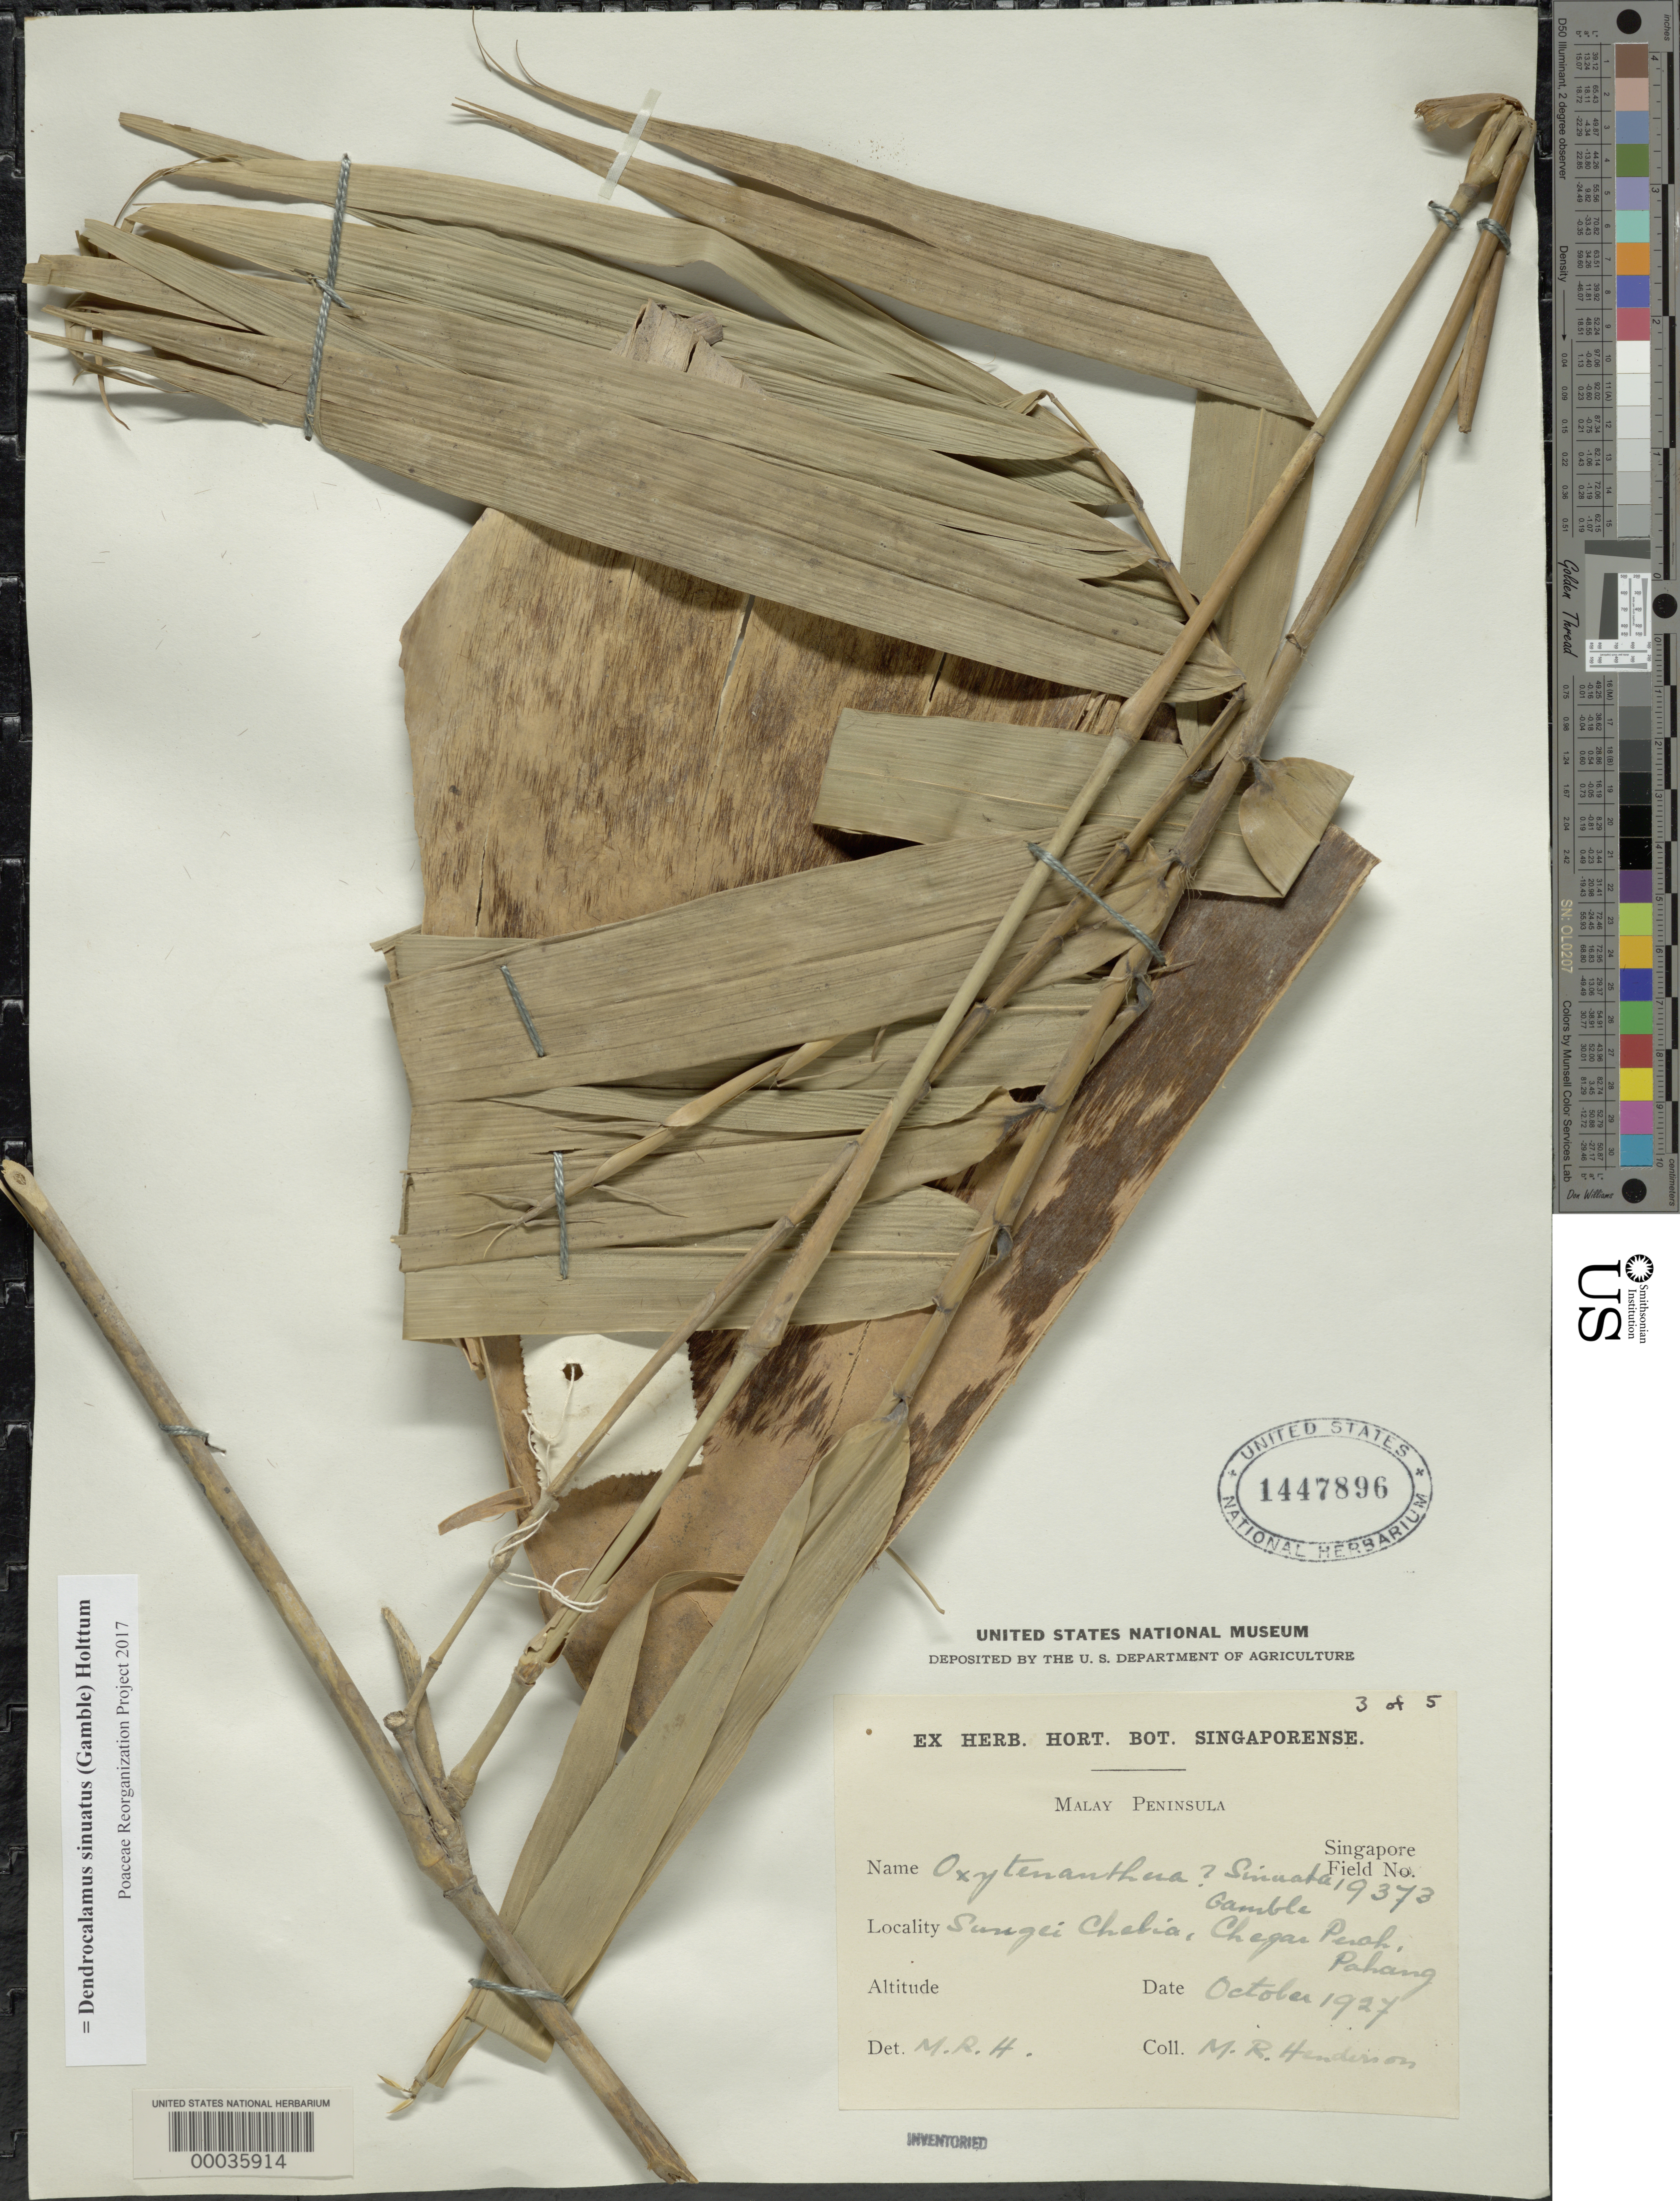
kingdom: Plantae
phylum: Tracheophyta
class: Liliopsida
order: Poales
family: Poaceae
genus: Dendrocalamus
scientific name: Dendrocalamus sinuatus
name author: (Gamble) Holttum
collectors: M. Henderson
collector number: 19373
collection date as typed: Oct 1927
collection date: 1927-10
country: Malaysia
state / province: Pahang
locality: Sungei chelia, chegar perah pahang. [sungei chelia = sungai chelai?] [Malay Peninsula]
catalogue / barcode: US 1447896